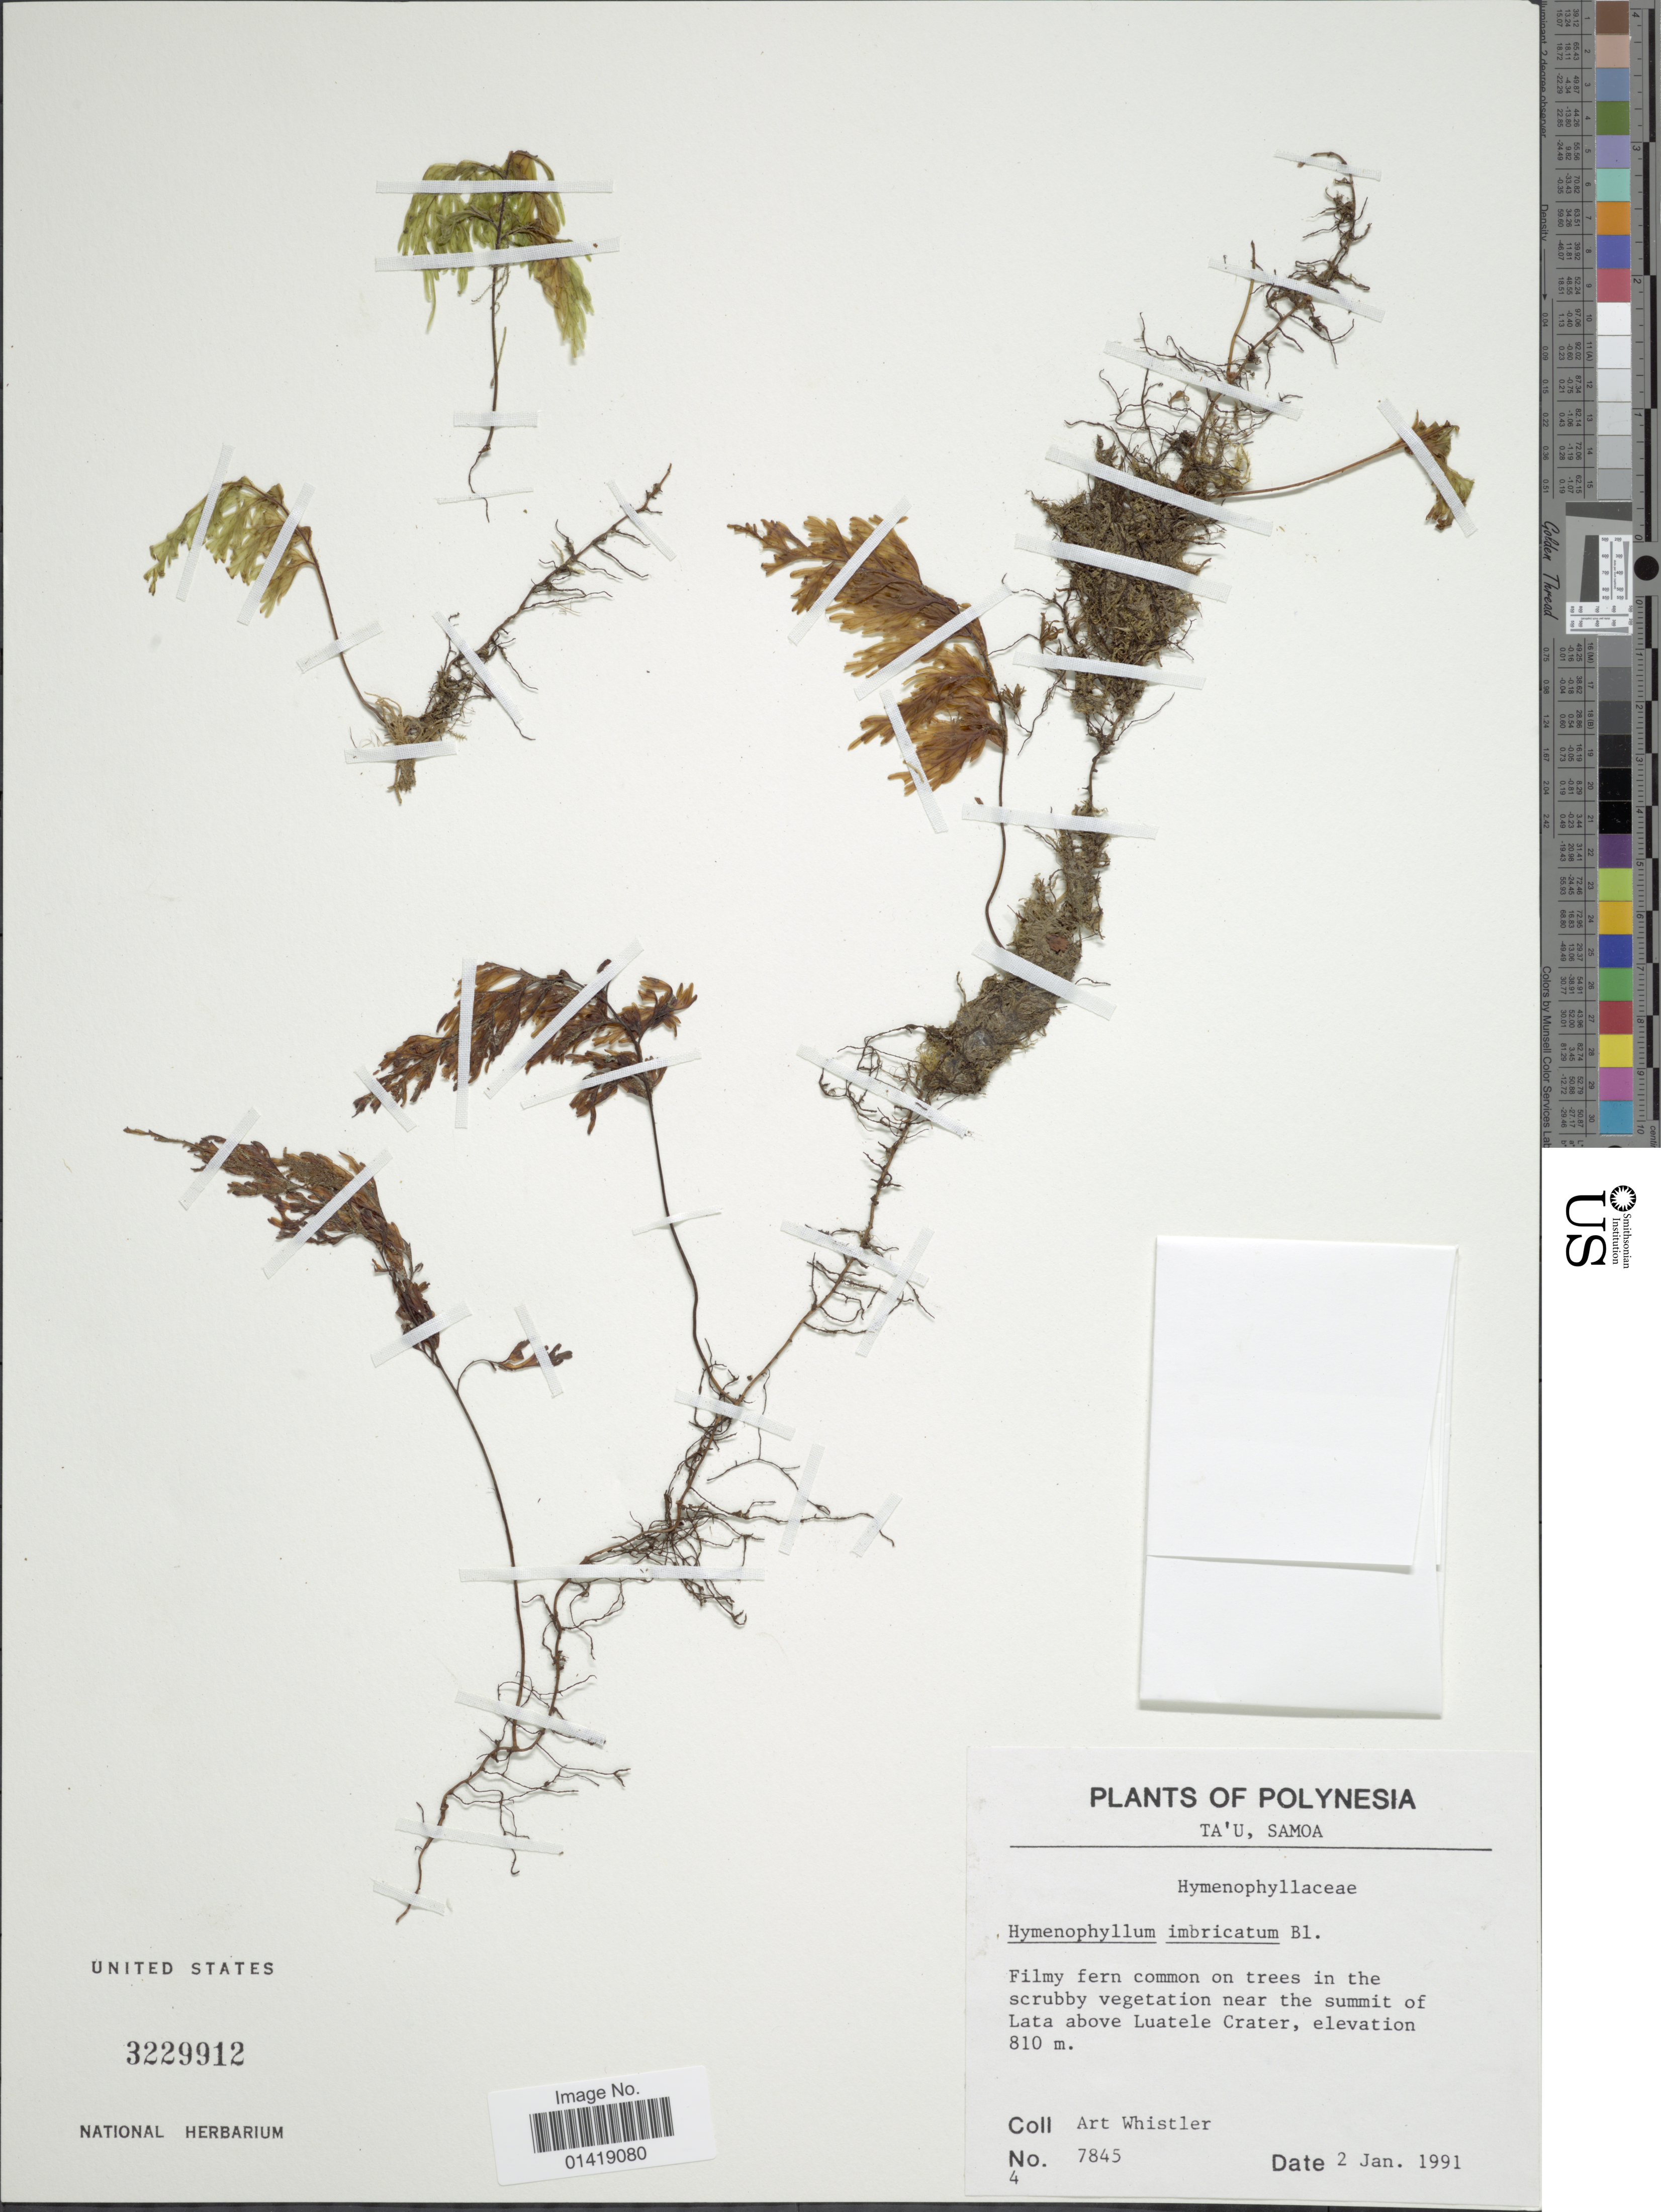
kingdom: Plantae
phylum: Tracheophyta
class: Polypodiopsida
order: Hymenophyllales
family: Hymenophyllaceae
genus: Hymenophyllum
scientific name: Hymenophyllum imbricatum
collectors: A. Whistler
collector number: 7845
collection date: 1991-01-02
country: American Samoa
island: Ta'u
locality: Ta'u Samoa near the summit of Lata above Luatele Crater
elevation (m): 810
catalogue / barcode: US 3229912